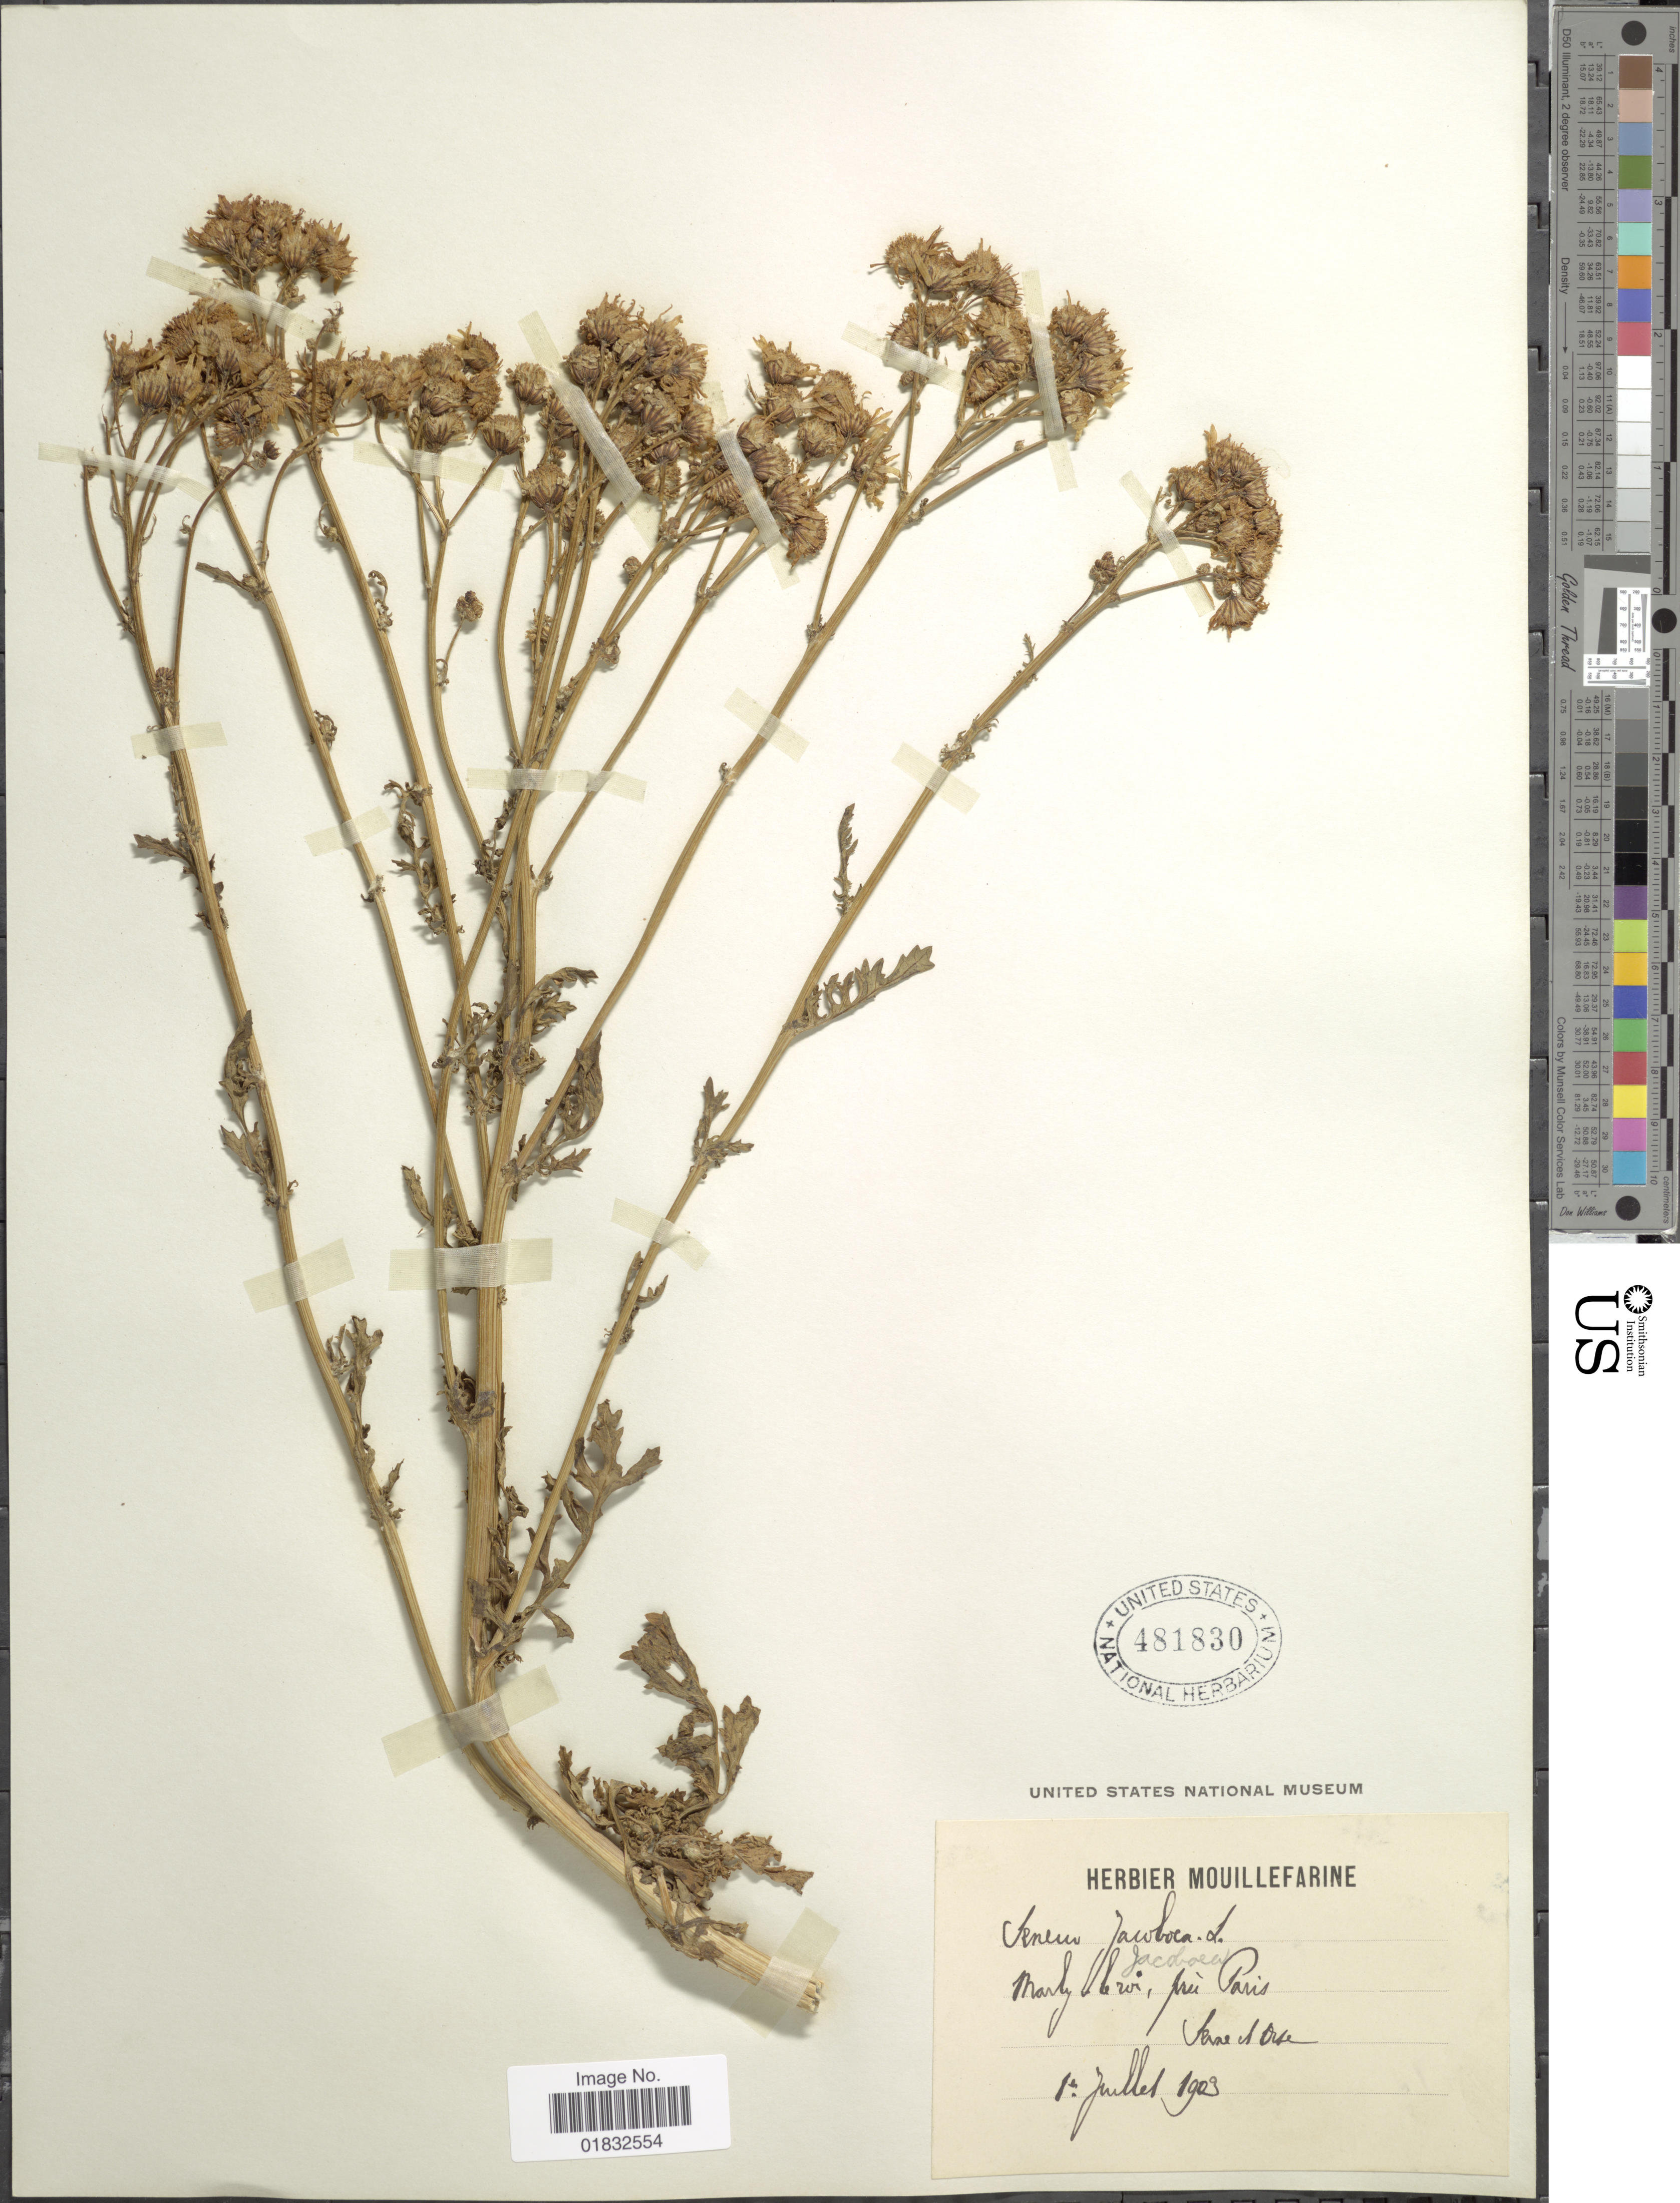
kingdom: Plantae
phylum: Tracheophyta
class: Magnoliopsida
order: Asterales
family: Asteraceae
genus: Jacobaea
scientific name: Jacobaea vulgaris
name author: Gaertn.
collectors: ex herb. Mouillefarine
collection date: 1903-07-01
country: France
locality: Marshy [illegible text] près Paris, [illegible text]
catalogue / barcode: US 481830